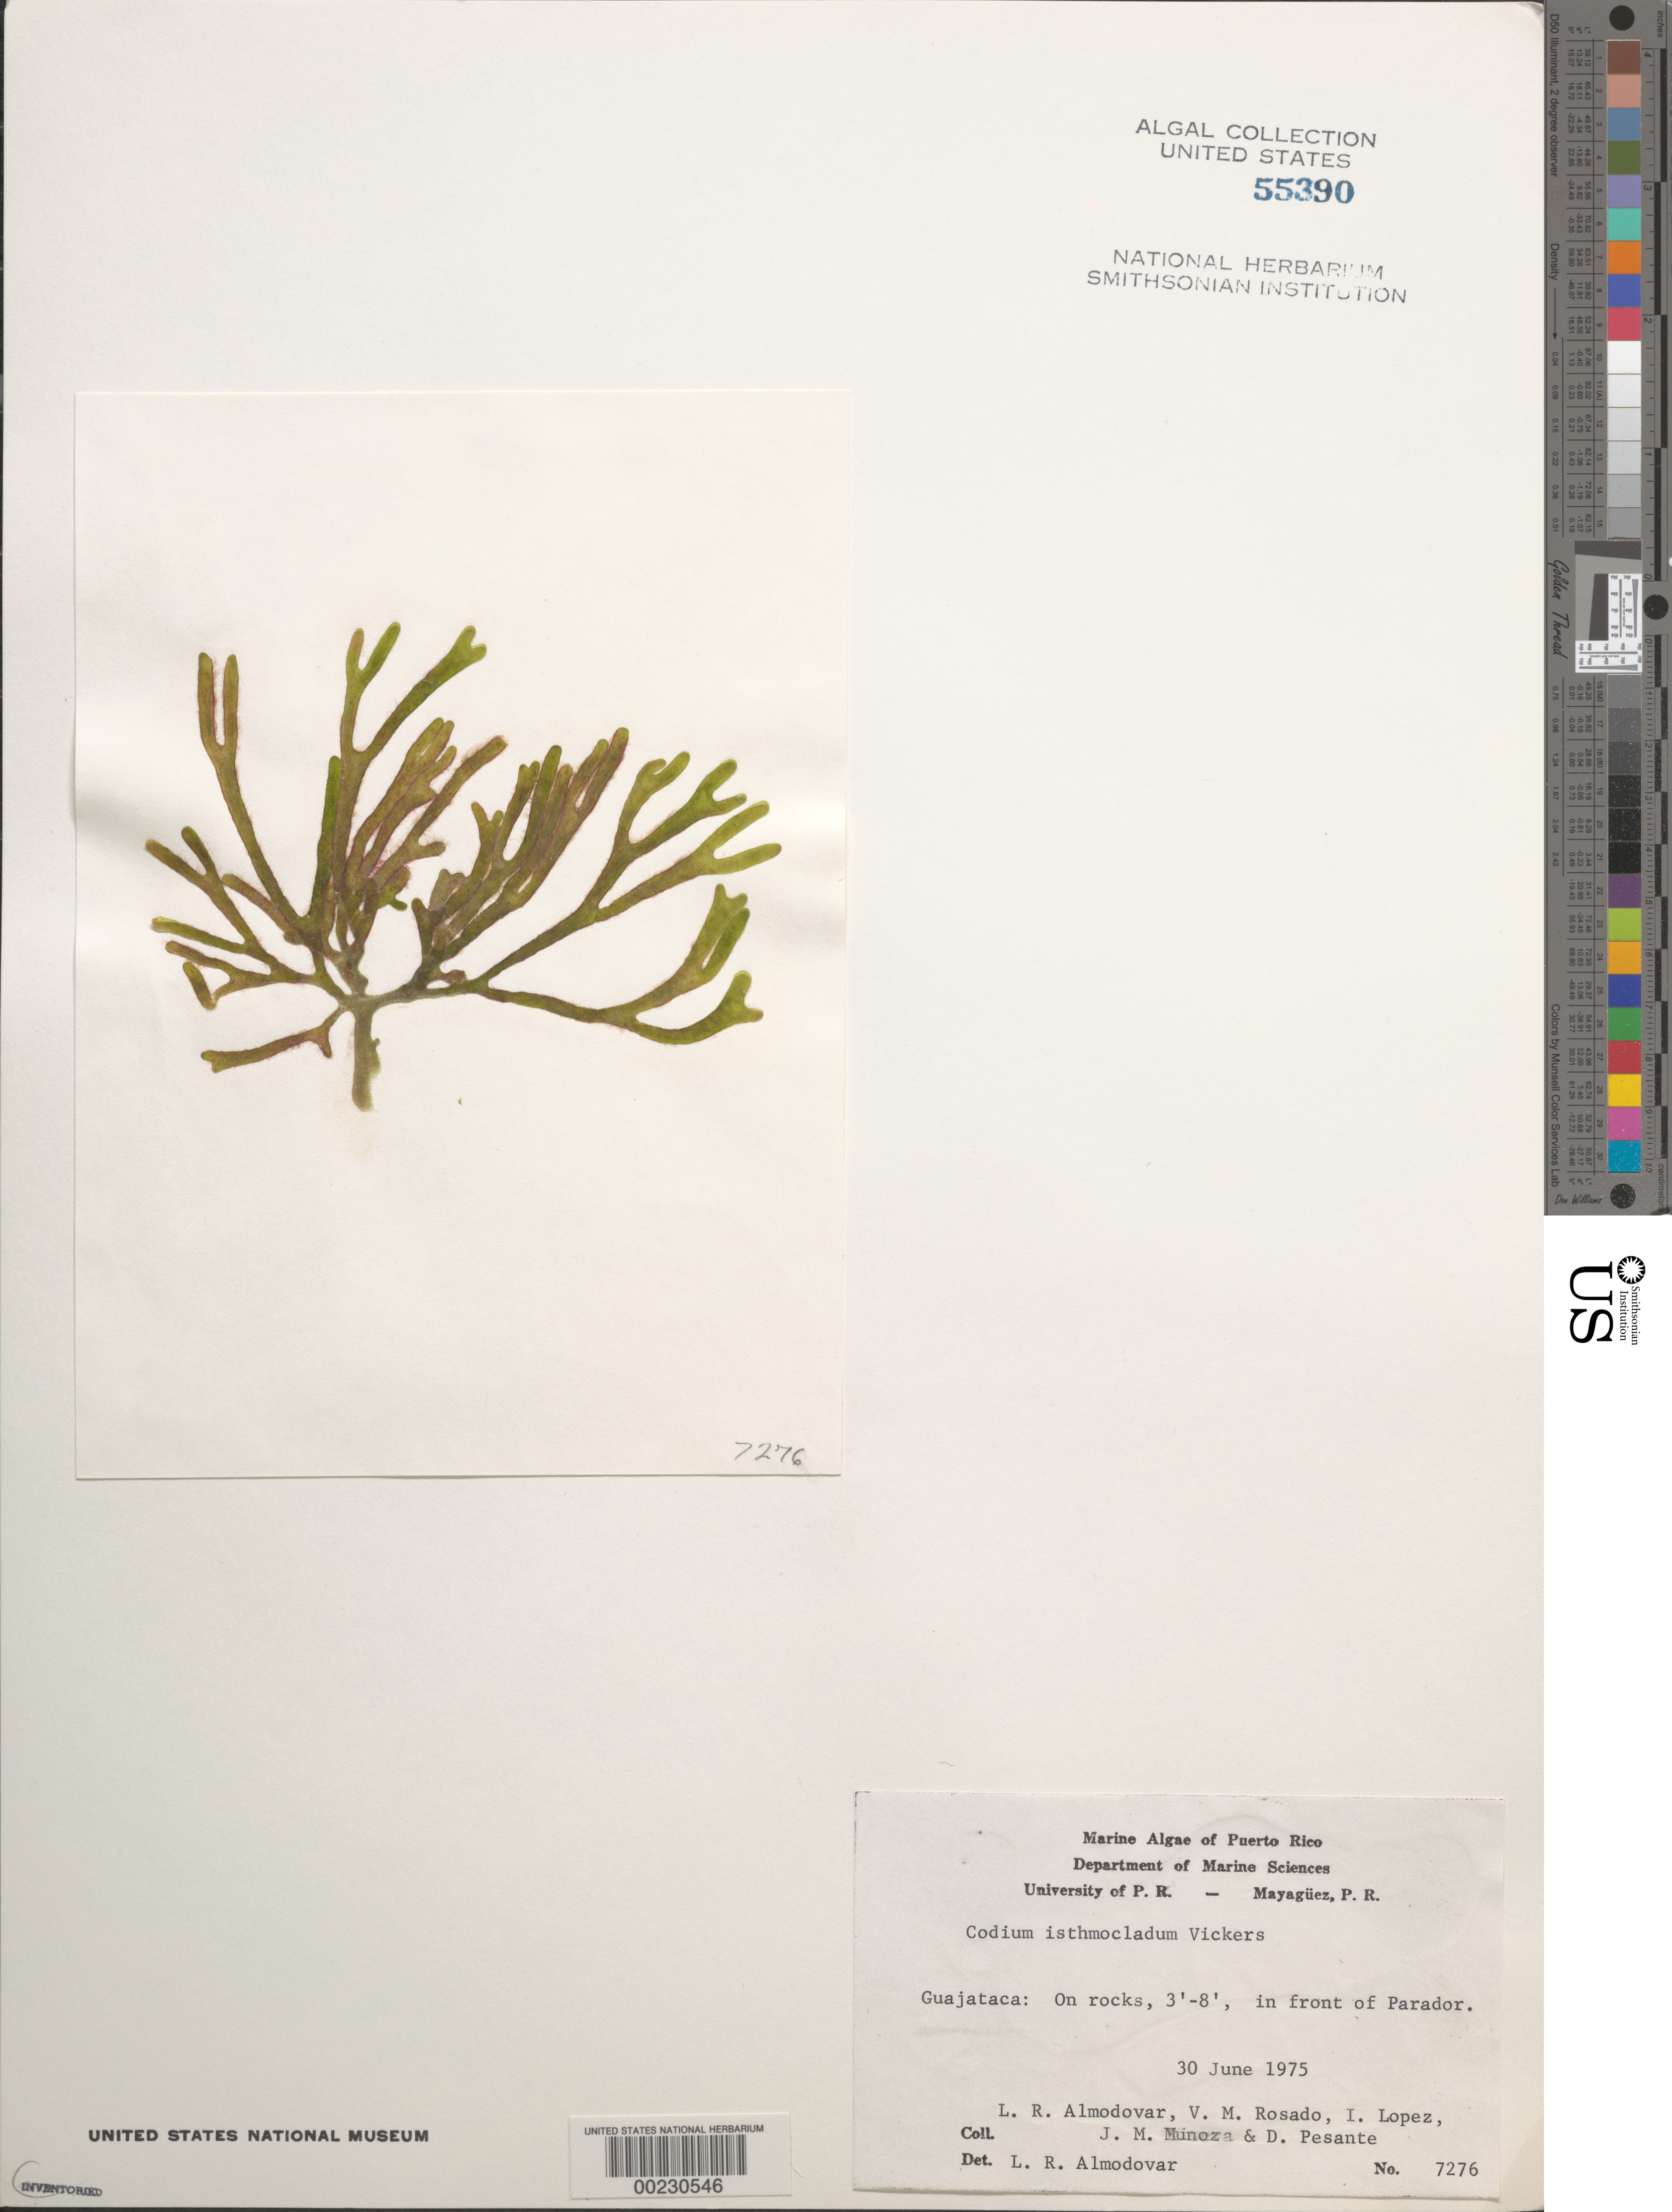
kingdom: Plantae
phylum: Chlorophyta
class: Ulvophyceae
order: Bryopsidales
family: Codiaceae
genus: Codium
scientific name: Codium isthmocladum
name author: Vickers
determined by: Almodovar, L. R.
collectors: L. Almodovar, V. Rosado, L. Lopez, J. Munoza & D. Pesante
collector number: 7276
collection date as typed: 30 Jun 1975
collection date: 1975-06-30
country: Puerto Rico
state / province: Guajataca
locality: Parador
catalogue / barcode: US 55390